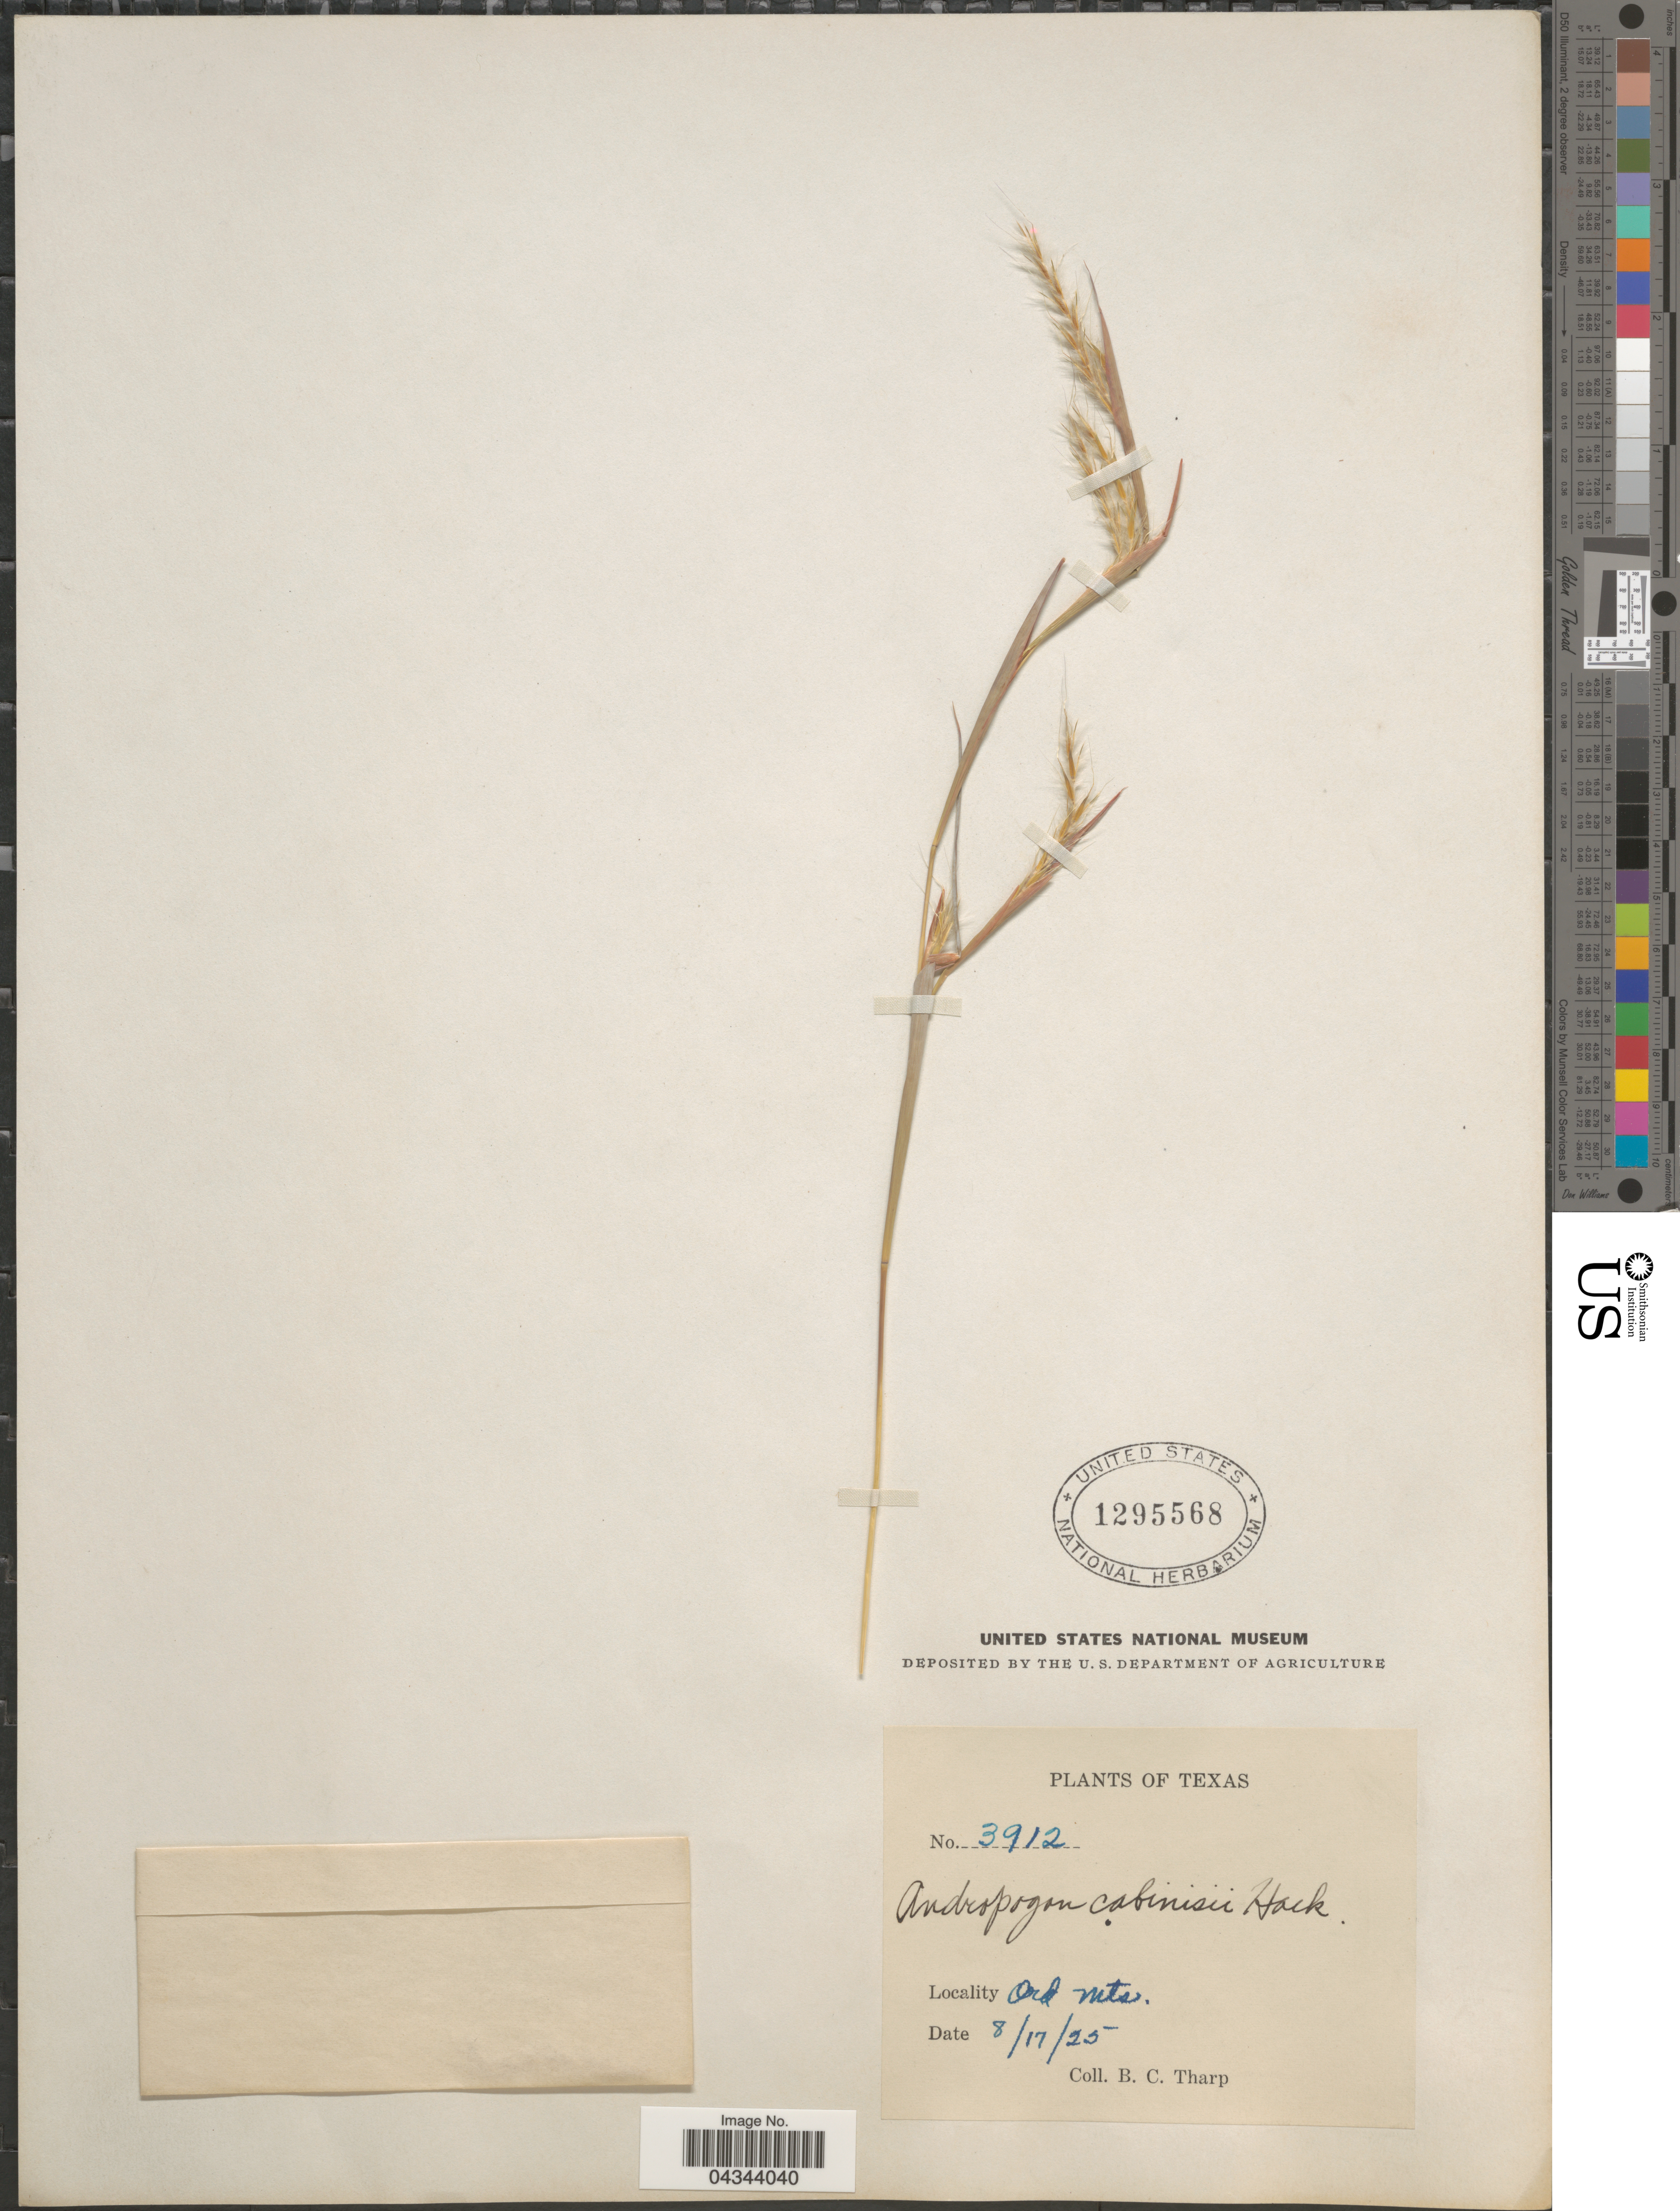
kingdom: Plantae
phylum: Tracheophyta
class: Liliopsida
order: Poales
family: Poaceae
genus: Andropogon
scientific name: Andropogon ternarius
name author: Michx.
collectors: B. C. Tharp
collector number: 3912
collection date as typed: Transcribed d/m/y: 17/8/25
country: United States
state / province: Texas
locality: Ord Mts.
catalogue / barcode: US 1295568